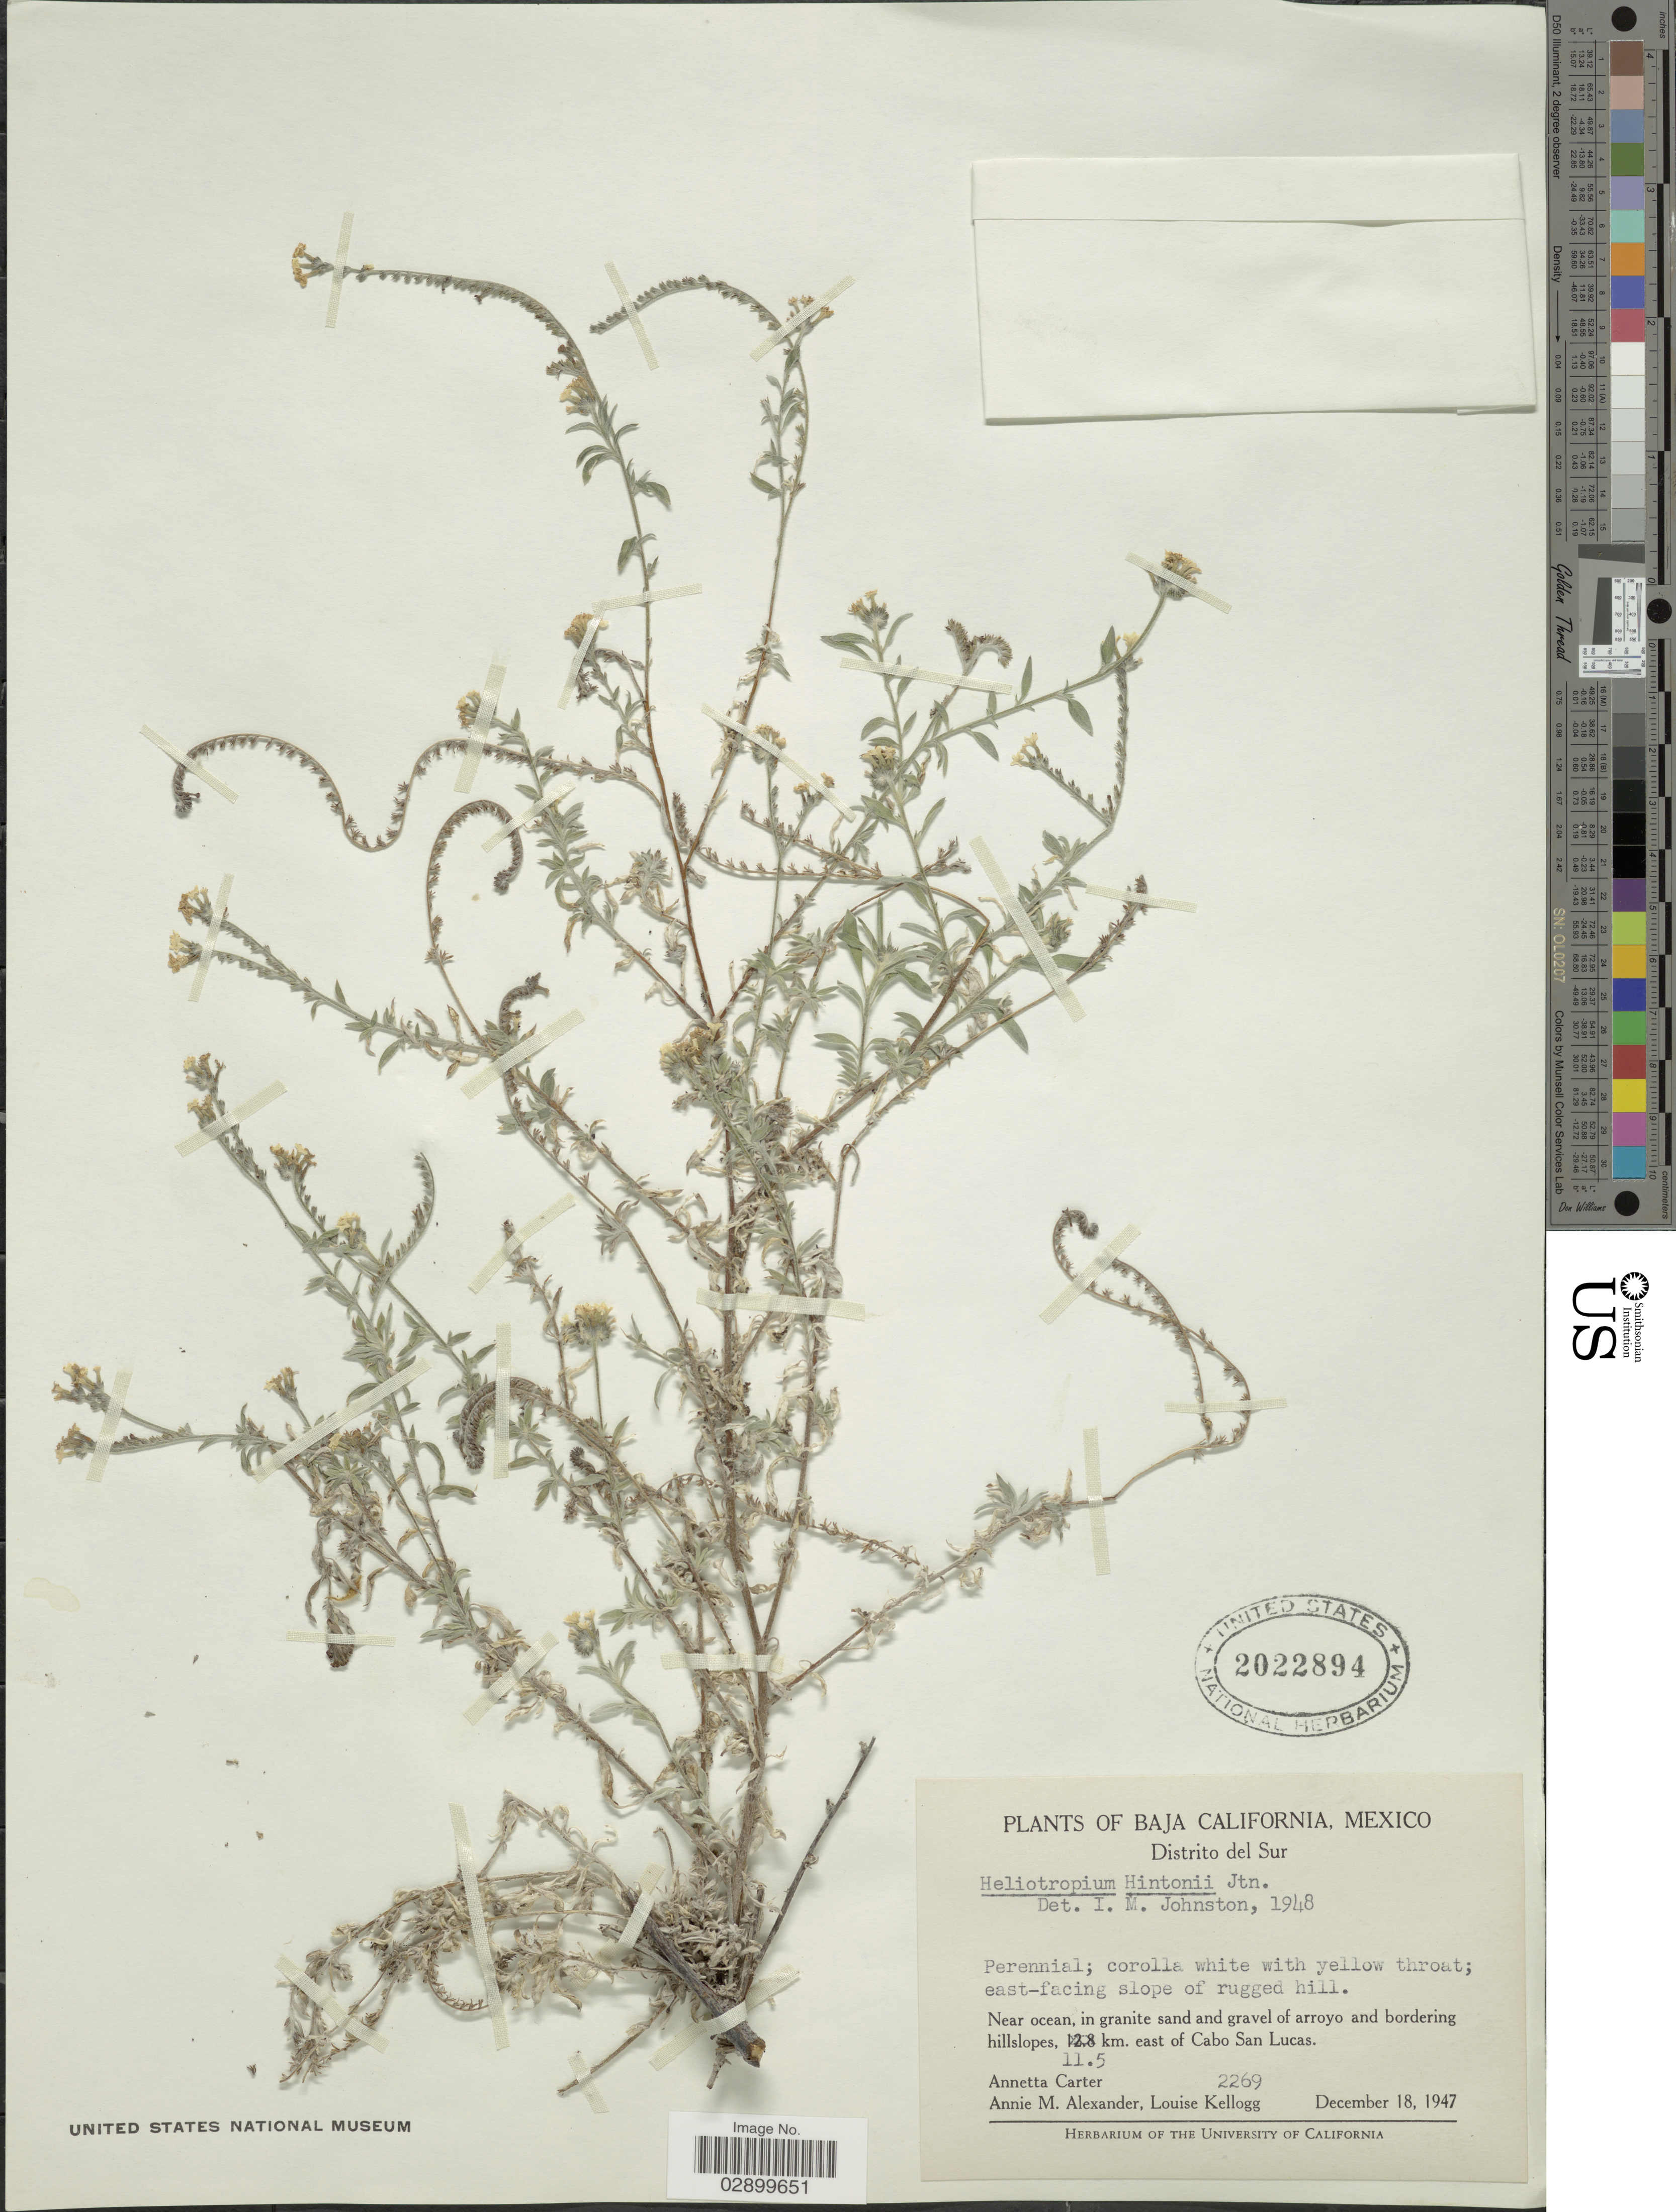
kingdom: Plantae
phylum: Tracheophyta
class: Magnoliopsida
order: Boraginales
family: Heliotropiaceae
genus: Heliotropium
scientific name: Heliotropium hintonii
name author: (I.M. Johnst.) I.M. Johnst.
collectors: A. Carter, A. M. Alexander & L. Kellogg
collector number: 2269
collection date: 1947-12-18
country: Mexico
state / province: Baja California Sur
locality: Distrito del Sur, 11.5 km. east of Cabo San Lucas.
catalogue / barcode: US 2022894